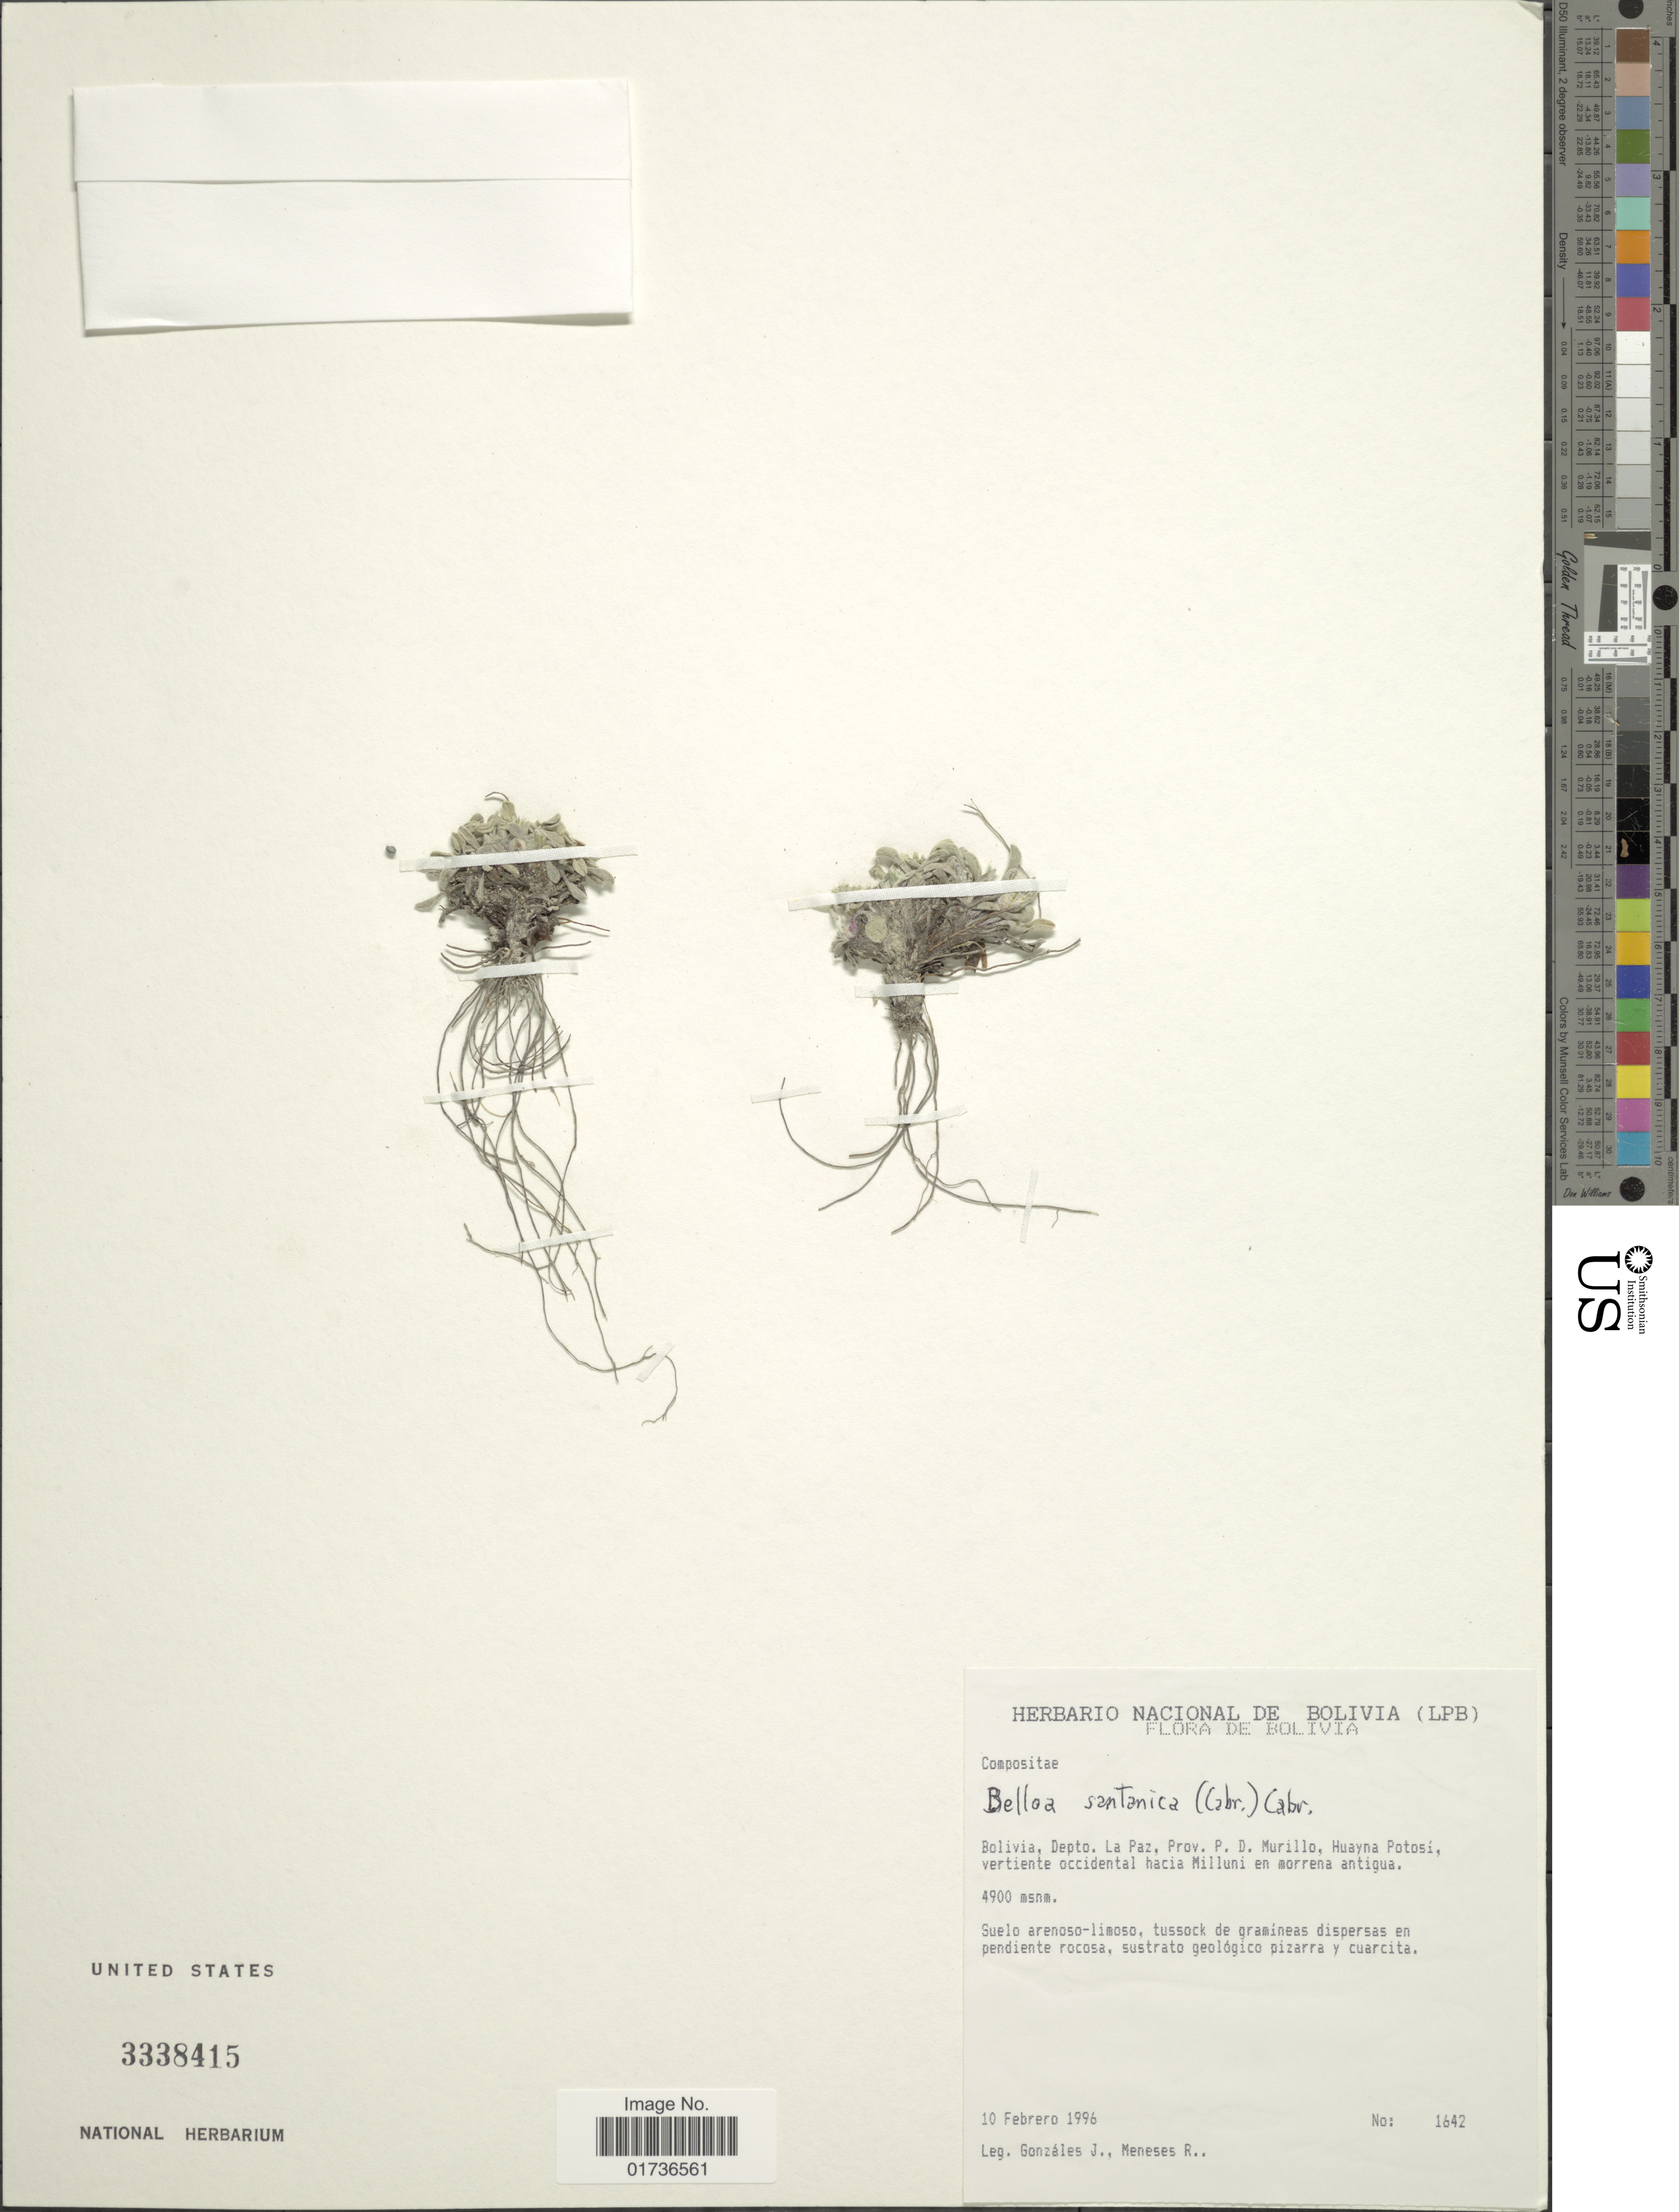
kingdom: Plantae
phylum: Tracheophyta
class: Magnoliopsida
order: Asterales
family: Asteraceae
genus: Belloa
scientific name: Belloa satanica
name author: (Cabrera) Cabrera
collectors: J. Gonzales & R. I. Meneses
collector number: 1642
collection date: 1996-02-10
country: Bolivia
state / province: La Paz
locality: Depto. La Paz, Prov. P.D. Murillo, Huayna Potosi, vertiente occidental hacia Milluni en morrena antigua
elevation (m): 4900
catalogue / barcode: US 3338415